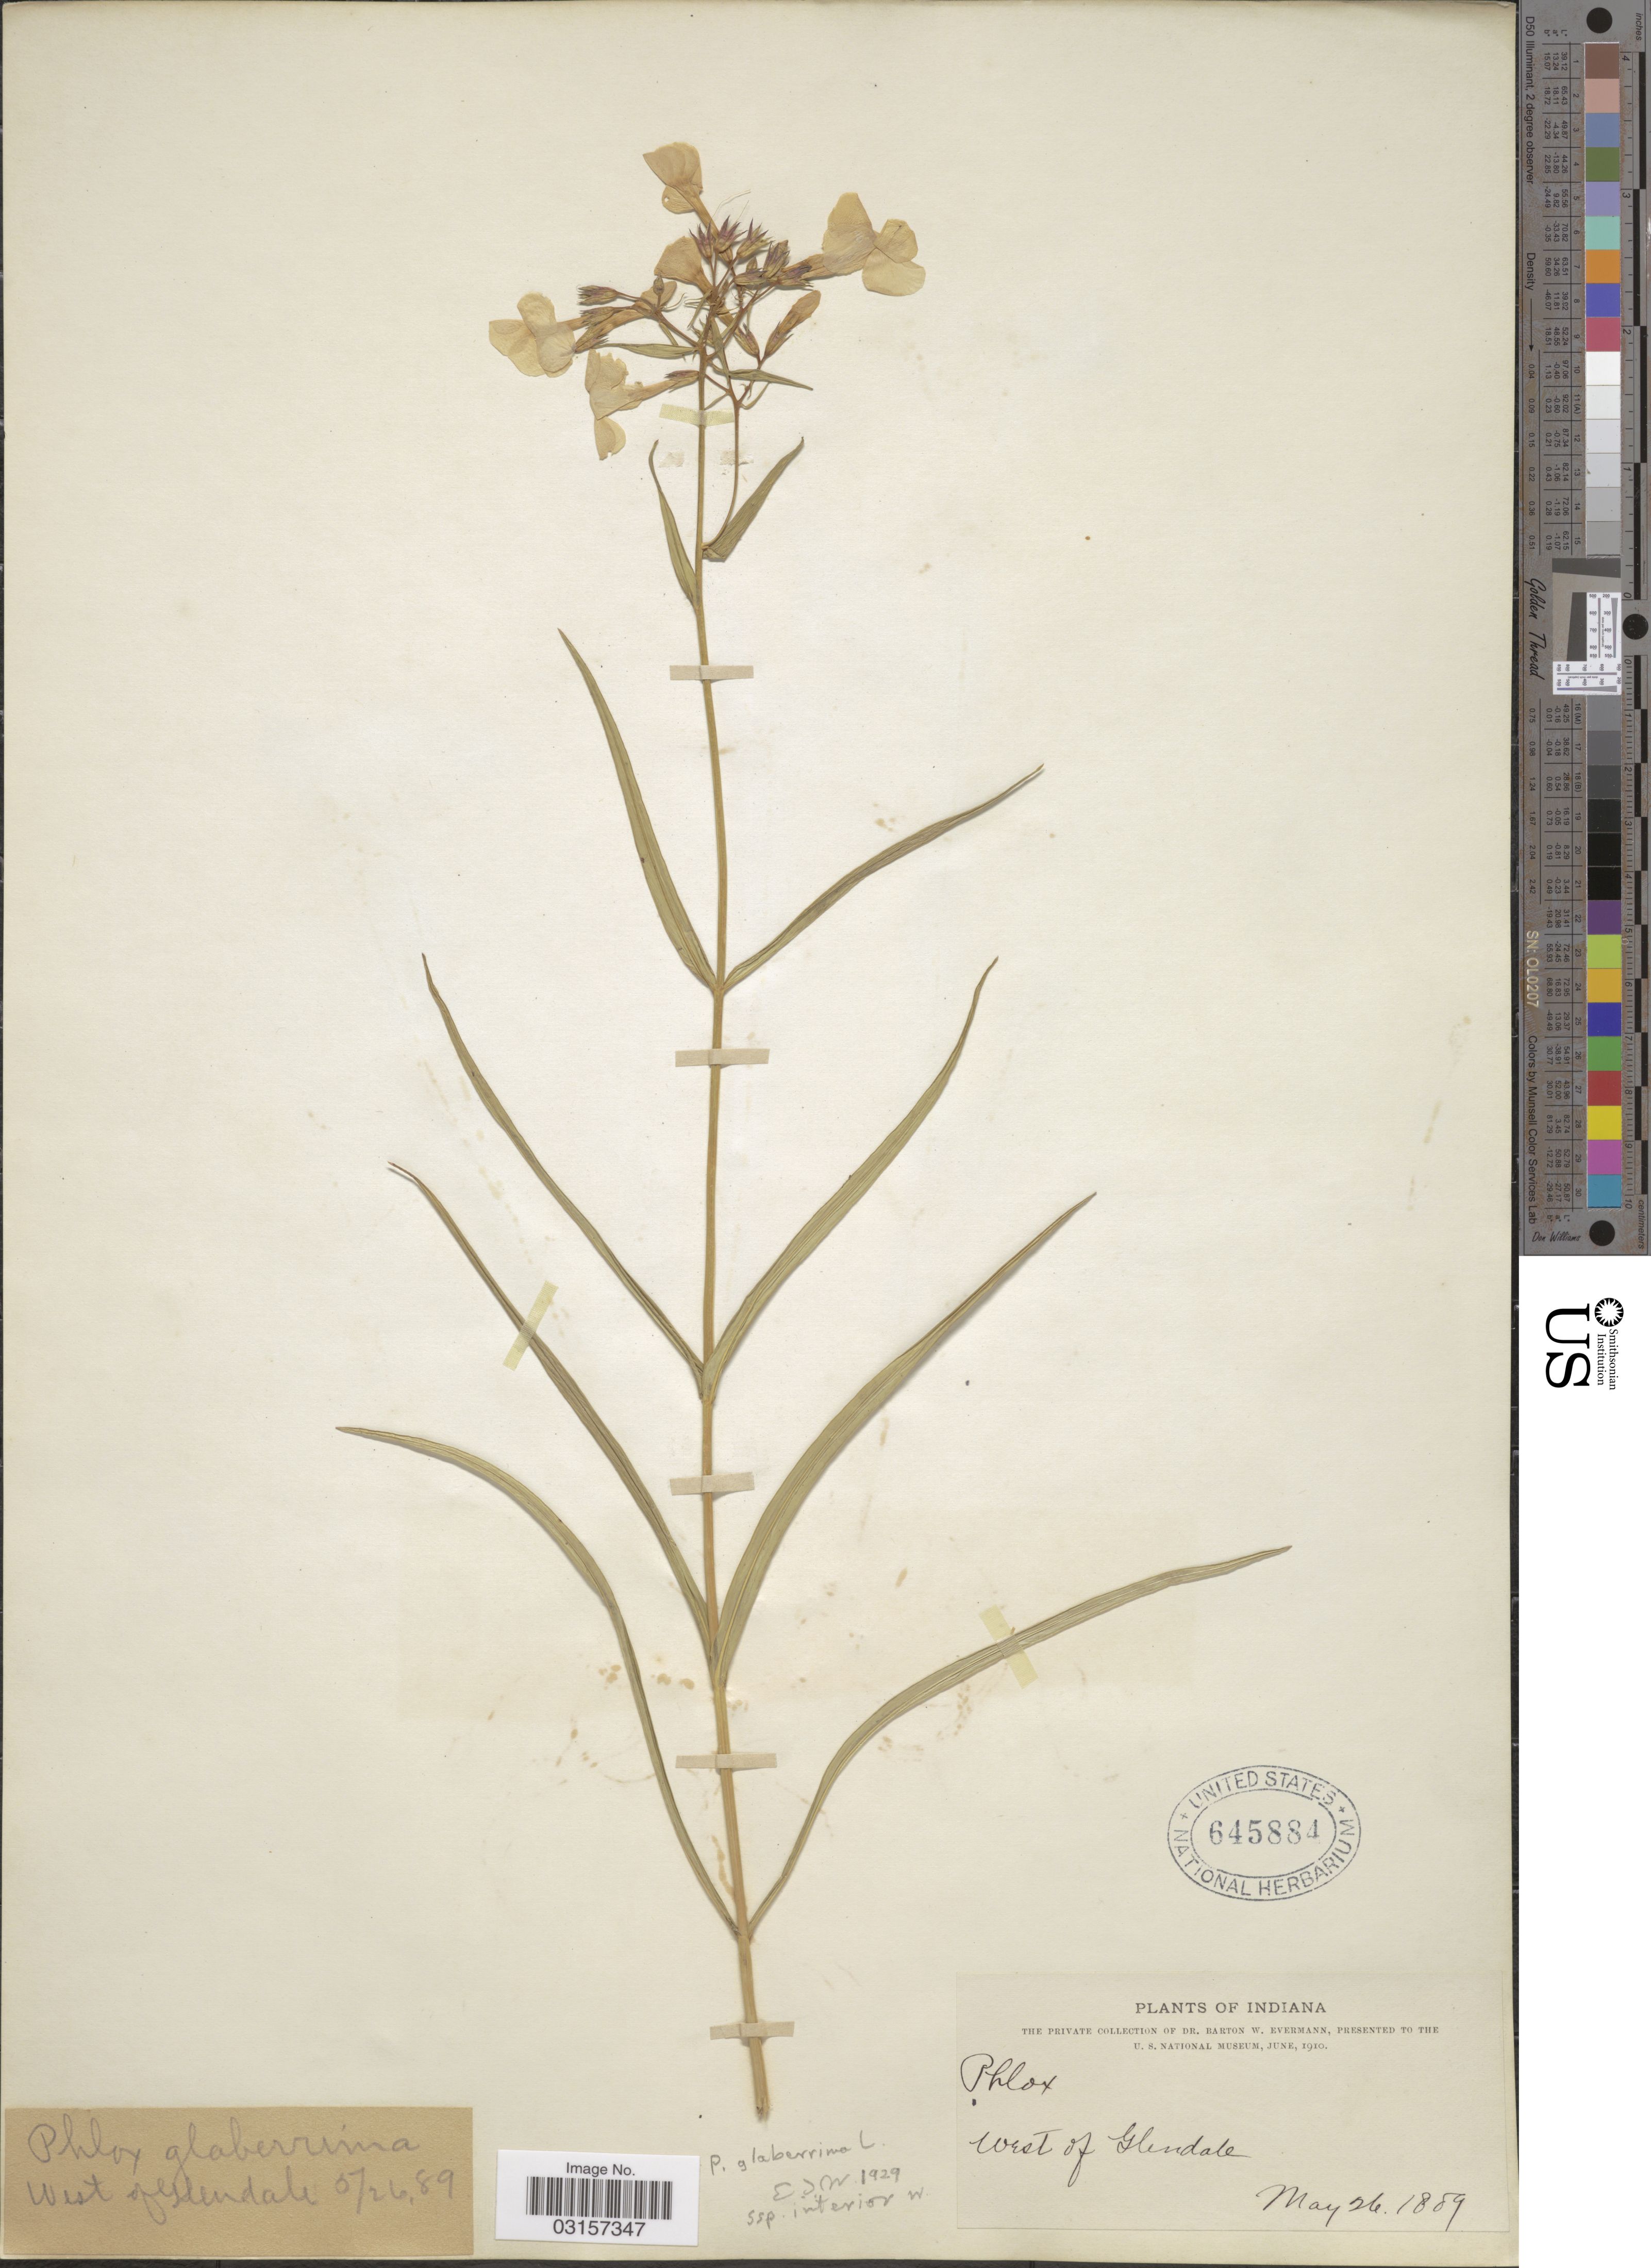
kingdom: Plantae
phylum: Tracheophyta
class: Magnoliopsida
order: Ericales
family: Polemoniaceae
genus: Phlox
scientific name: Phlox glaberrima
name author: L.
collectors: B. W. Evermann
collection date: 1889-05-26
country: United States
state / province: Indiana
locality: West of Glendale.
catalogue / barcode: US 645884